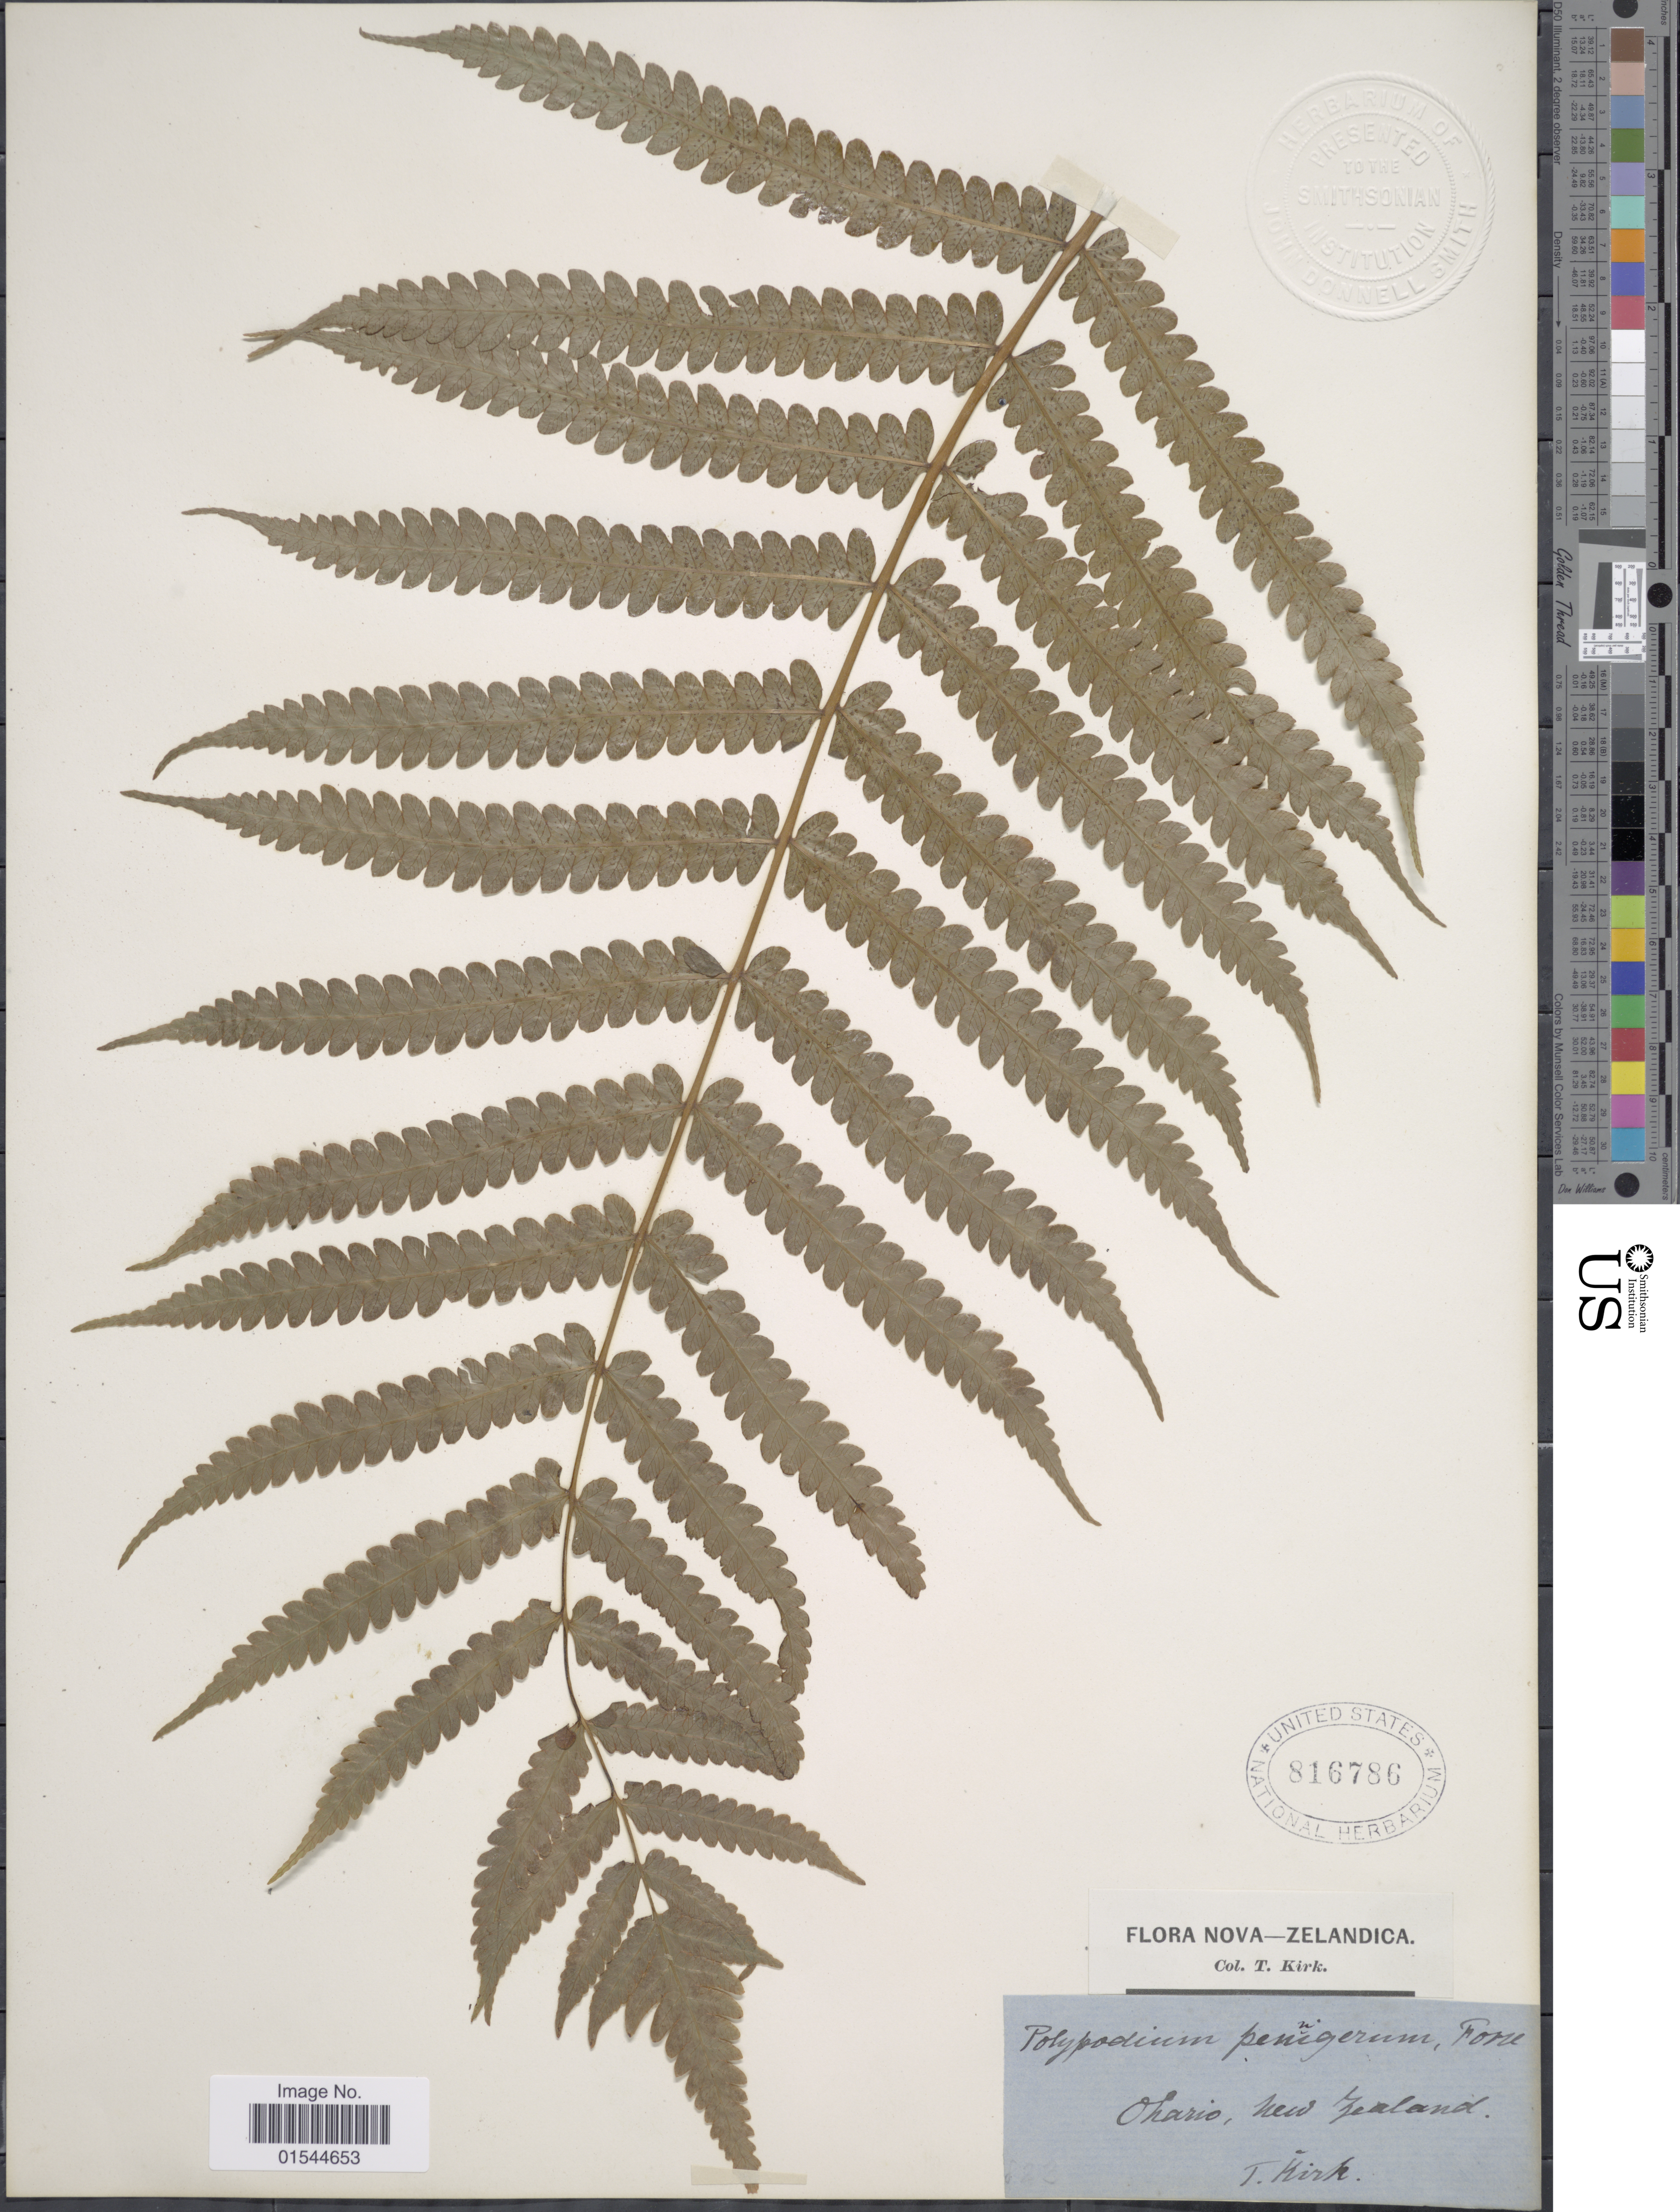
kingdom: Plantae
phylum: Tracheophyta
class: Polypodiopsida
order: Polypodiales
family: Thelypteridaceae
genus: Pneumatopteris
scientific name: Pneumatopteris pennigera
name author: (G. Forst.) Holttum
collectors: T. Kirk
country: New Zealand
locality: Nova-Zelandica, Ohario [Ohariu]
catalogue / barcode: US 816786